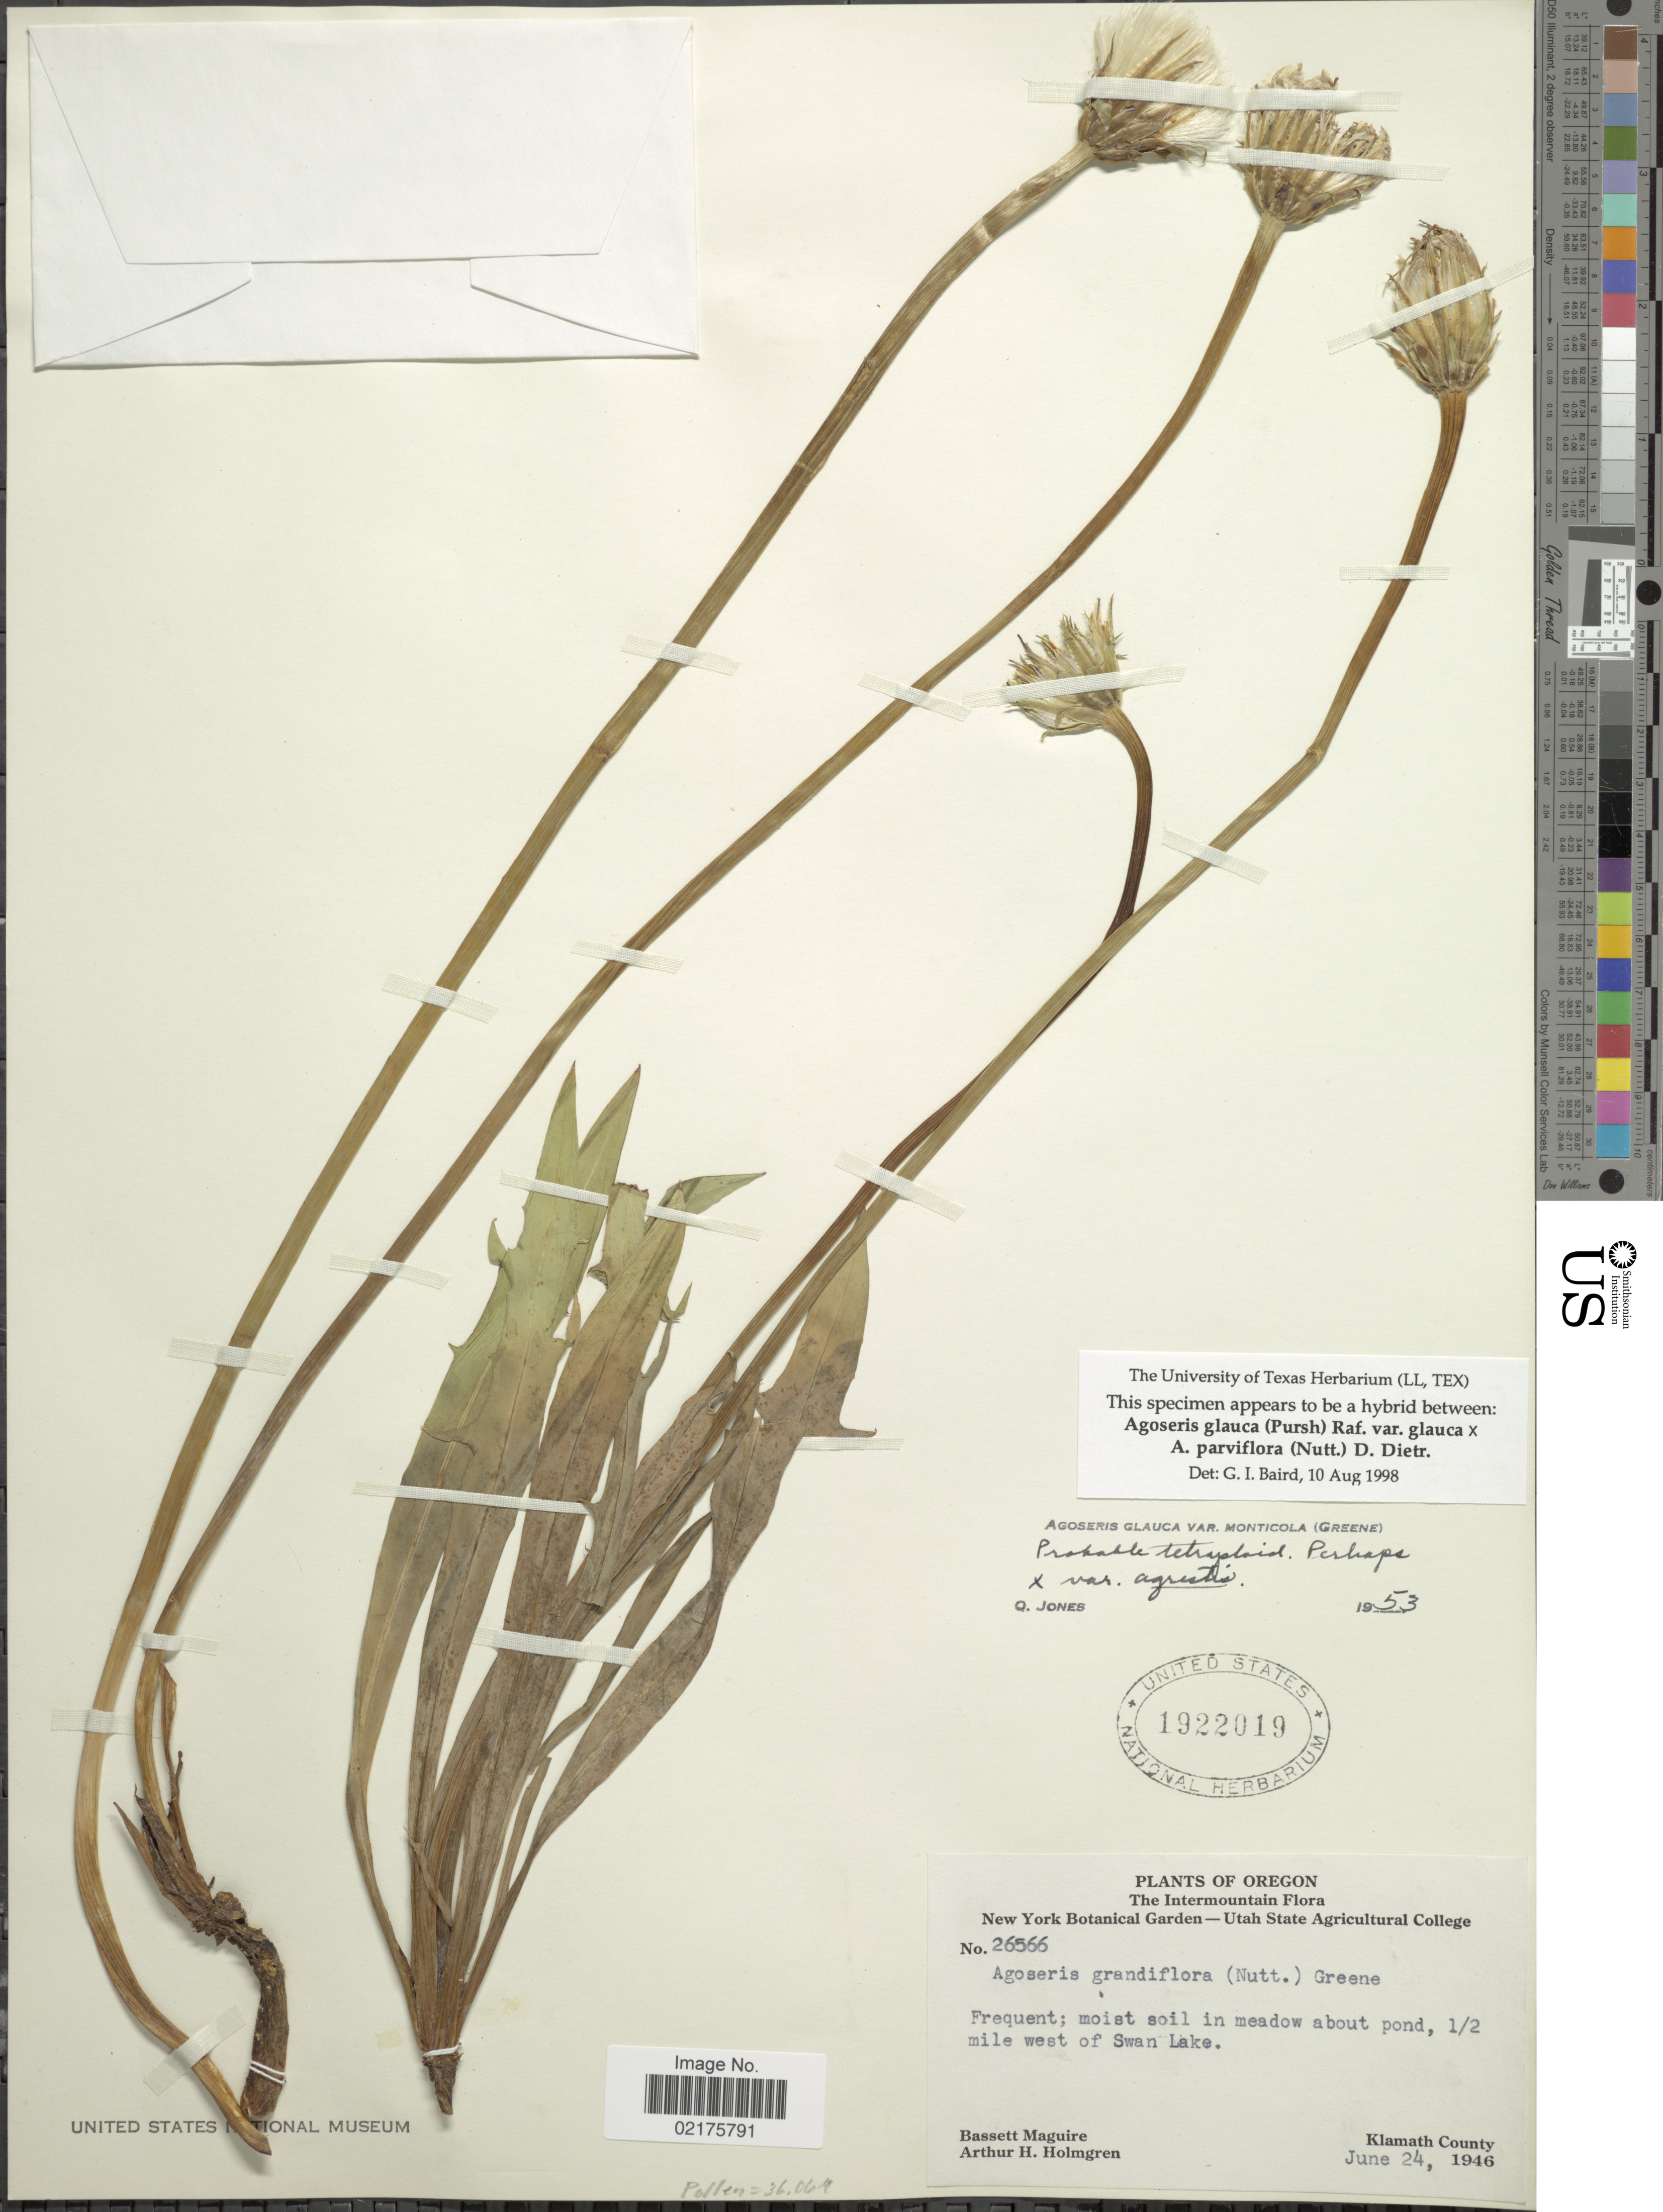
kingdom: Plantae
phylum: Tracheophyta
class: Magnoliopsida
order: Asterales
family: Asteraceae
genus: Agoseris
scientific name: Agoseris glauca var. glauca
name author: (Pursh) Raf.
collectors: B. Maguire & A. H. Holmgren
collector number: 26566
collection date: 1946-06-24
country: United States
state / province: Oregon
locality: The Intermountain, ½ mile west of Swan Lake, Klamath County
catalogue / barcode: US 1922019